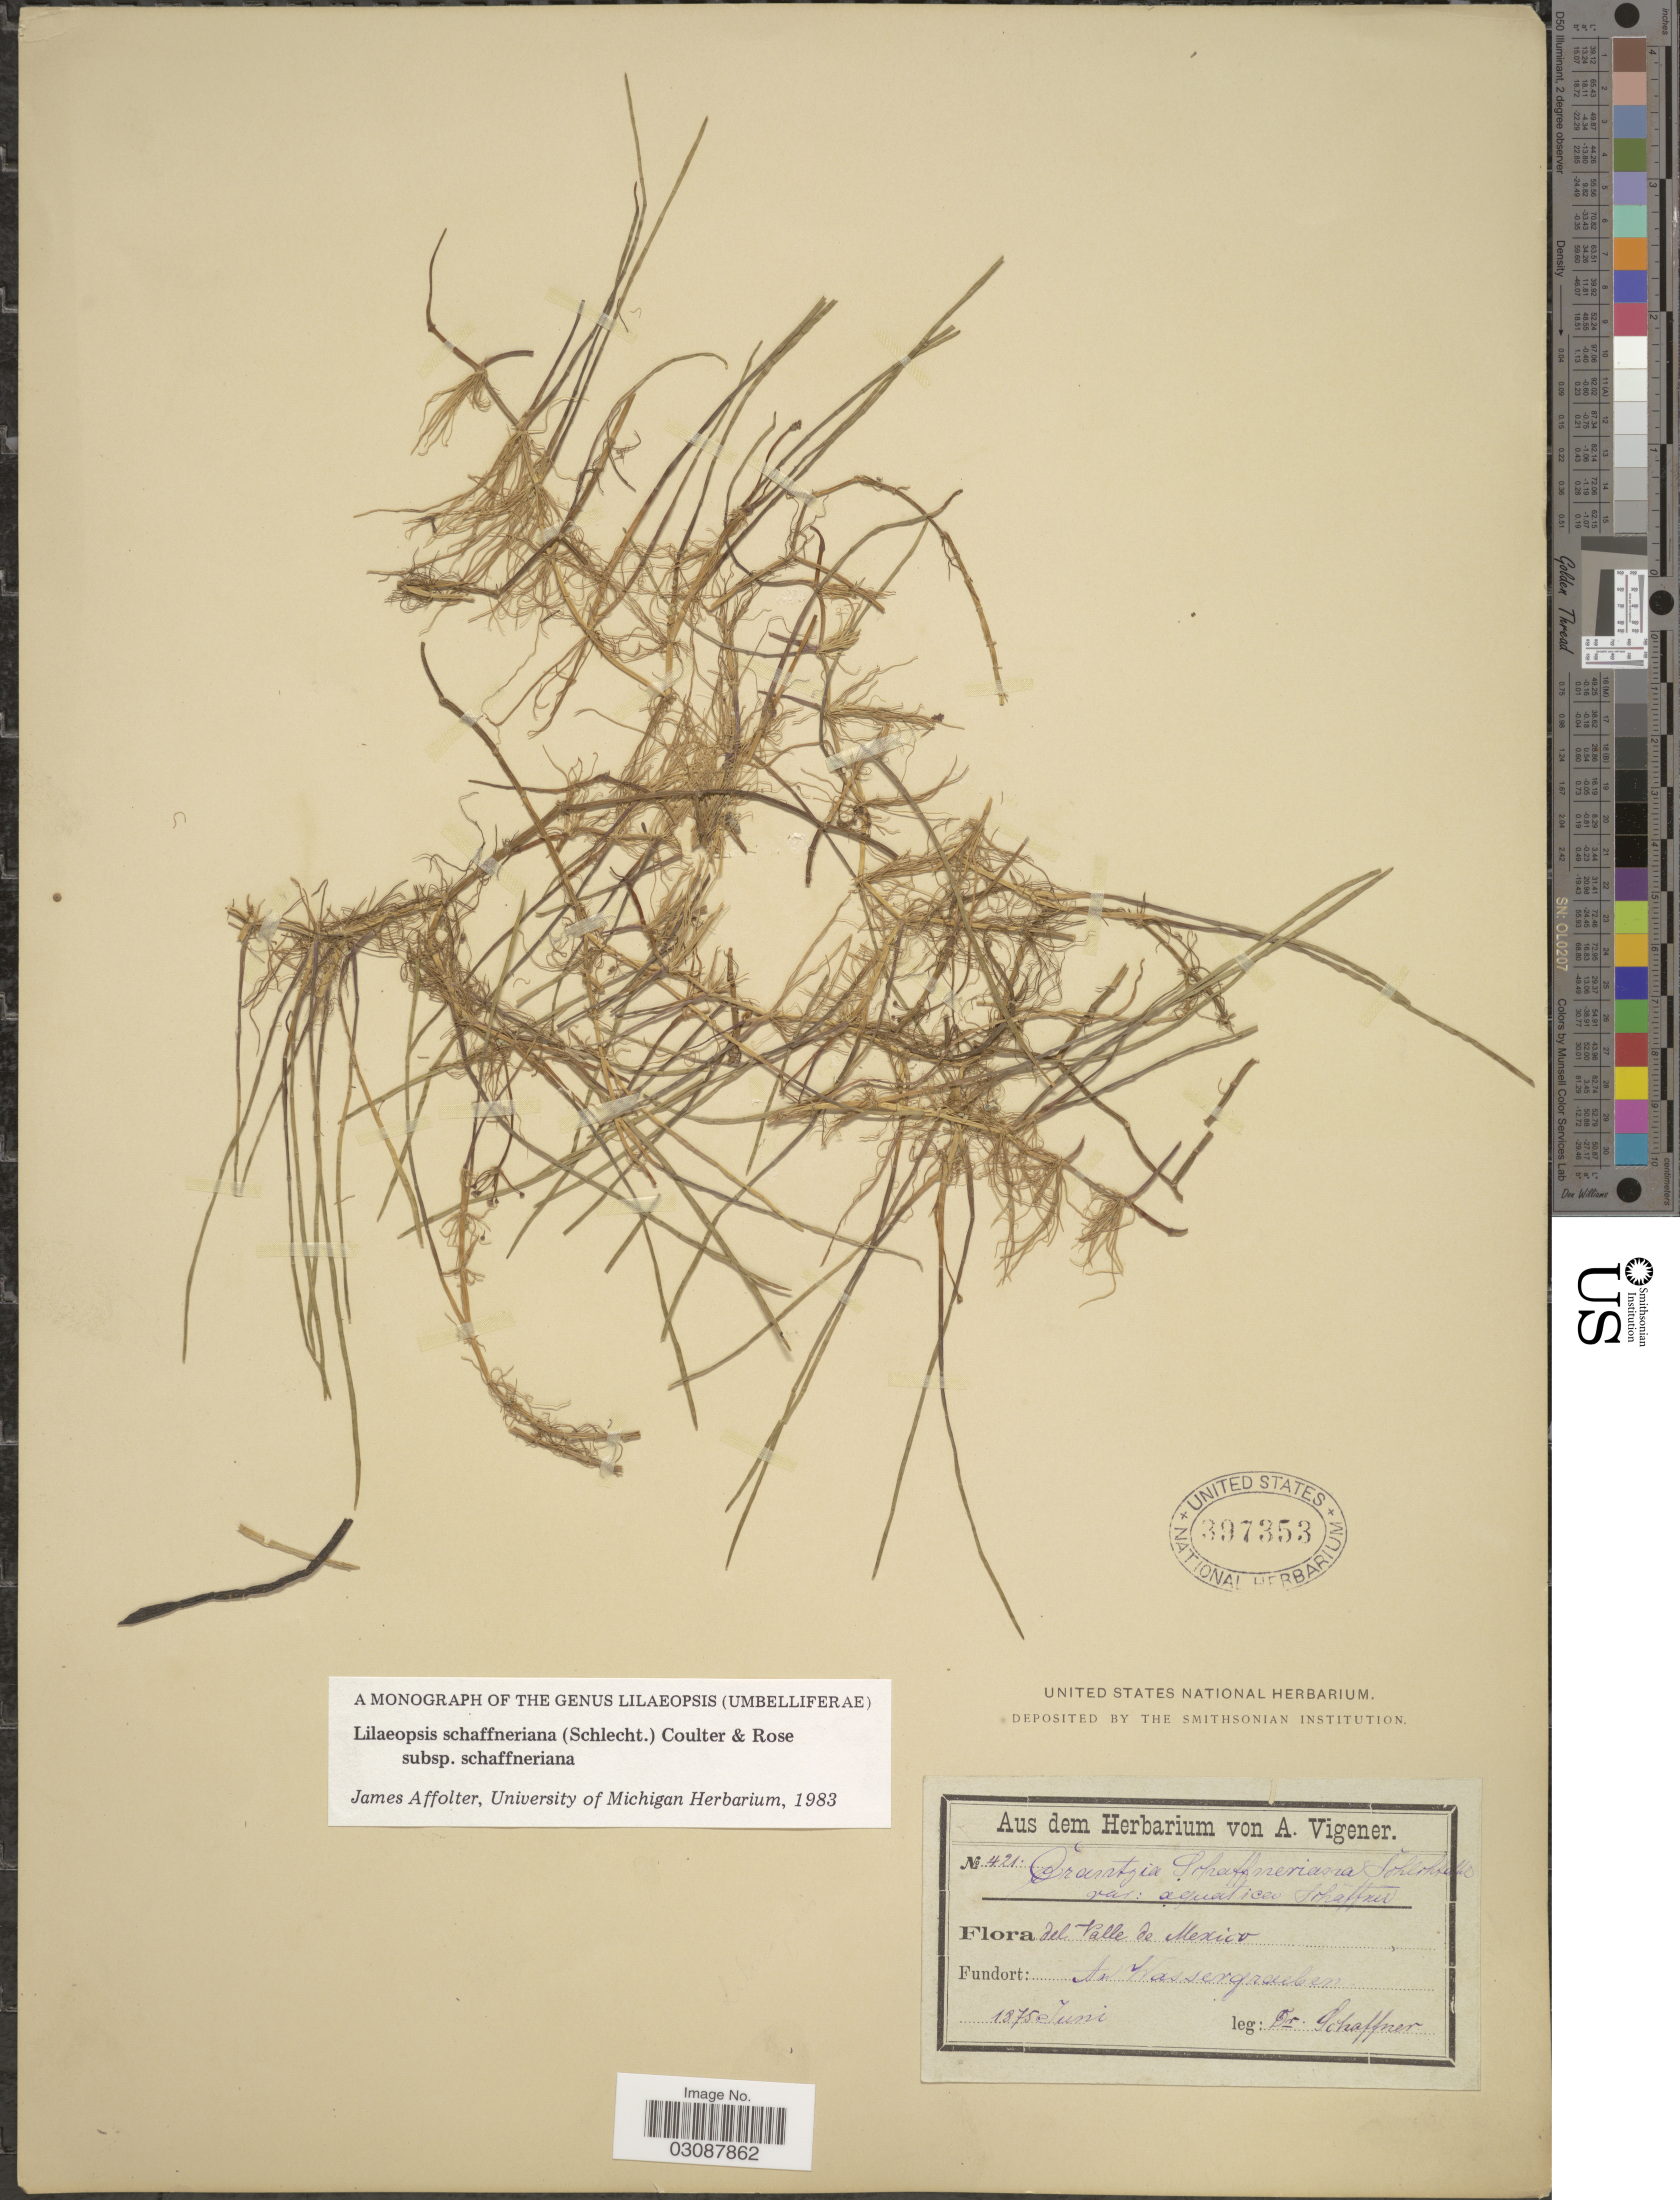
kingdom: Plantae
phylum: Tracheophyta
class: Magnoliopsida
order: Apiales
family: Apiaceae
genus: Lilaeopsis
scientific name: Lilaeopsis schaffneriana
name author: (Schltdl.) J.M. Coult. & Rose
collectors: -. Schaffner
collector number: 421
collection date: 1875-06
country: Mexico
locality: Valle de Mexico. An Wassergraeben.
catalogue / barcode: US 397353